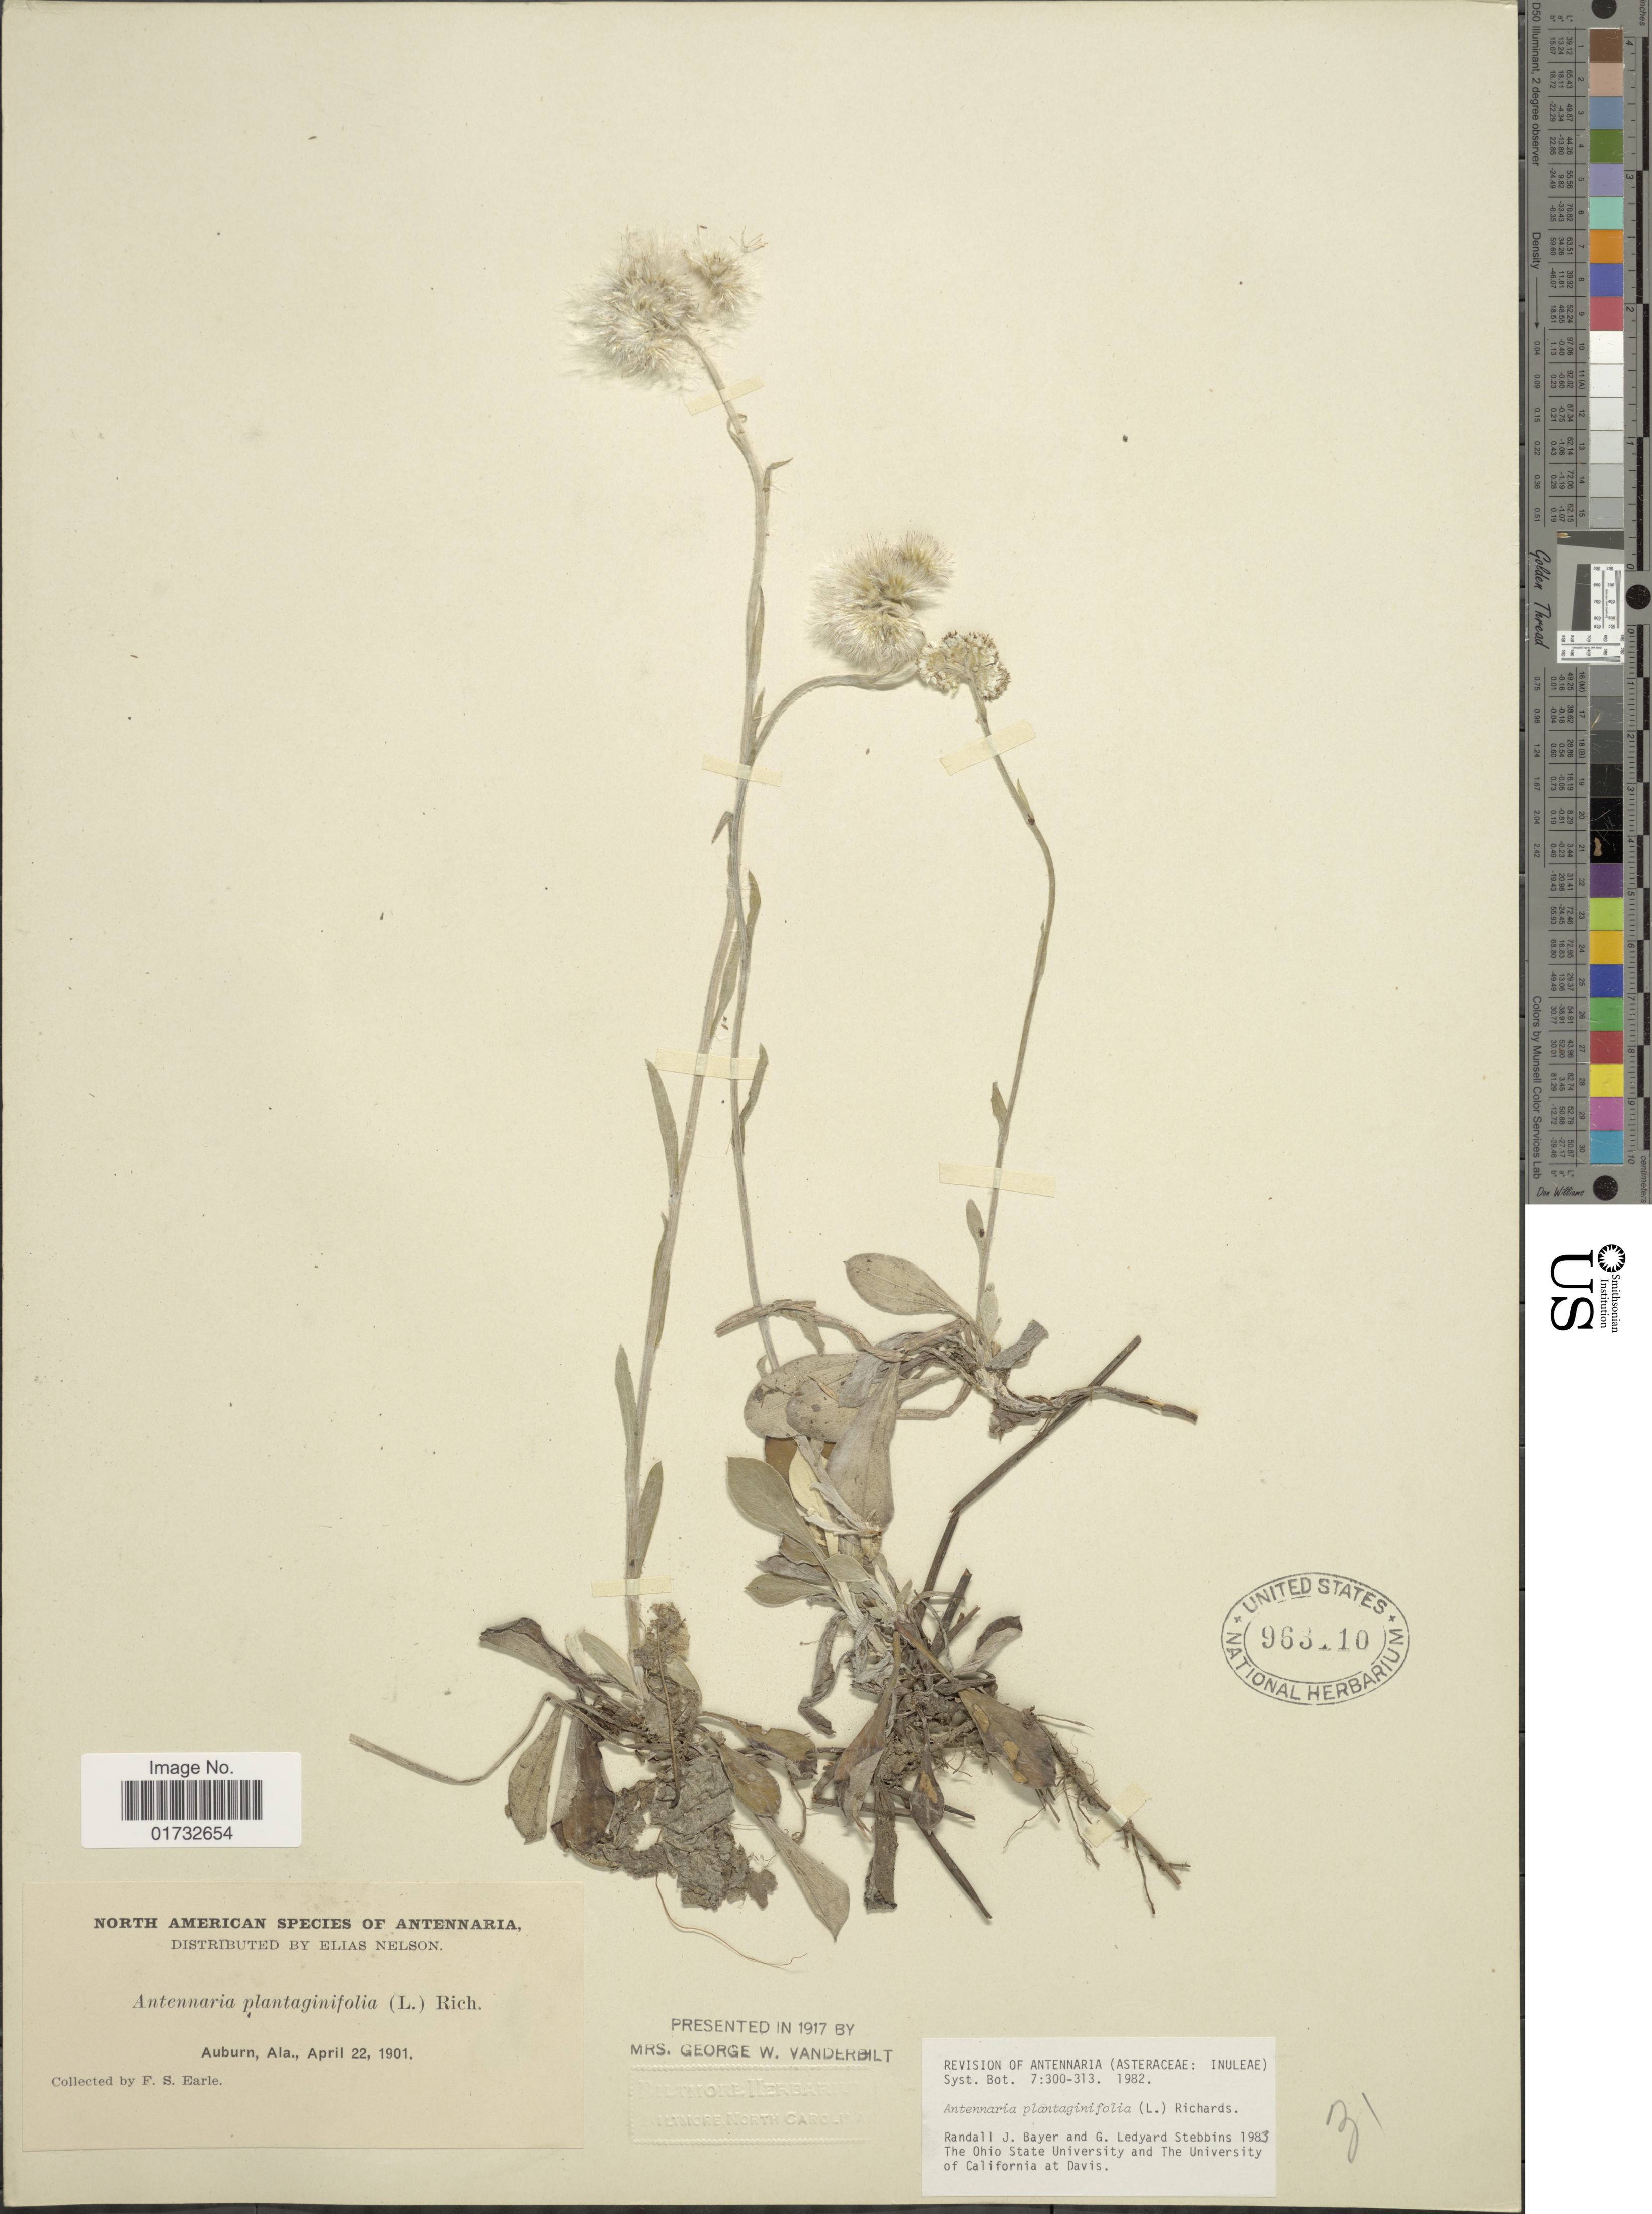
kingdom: Plantae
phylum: Tracheophyta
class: Magnoliopsida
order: Asterales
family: Asteraceae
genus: Antennaria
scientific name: Antennaria plantaginifolia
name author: (L.) Richardson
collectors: F. S. Earle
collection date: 1901-04-22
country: United States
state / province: Alabama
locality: Auburn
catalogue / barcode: US 963110